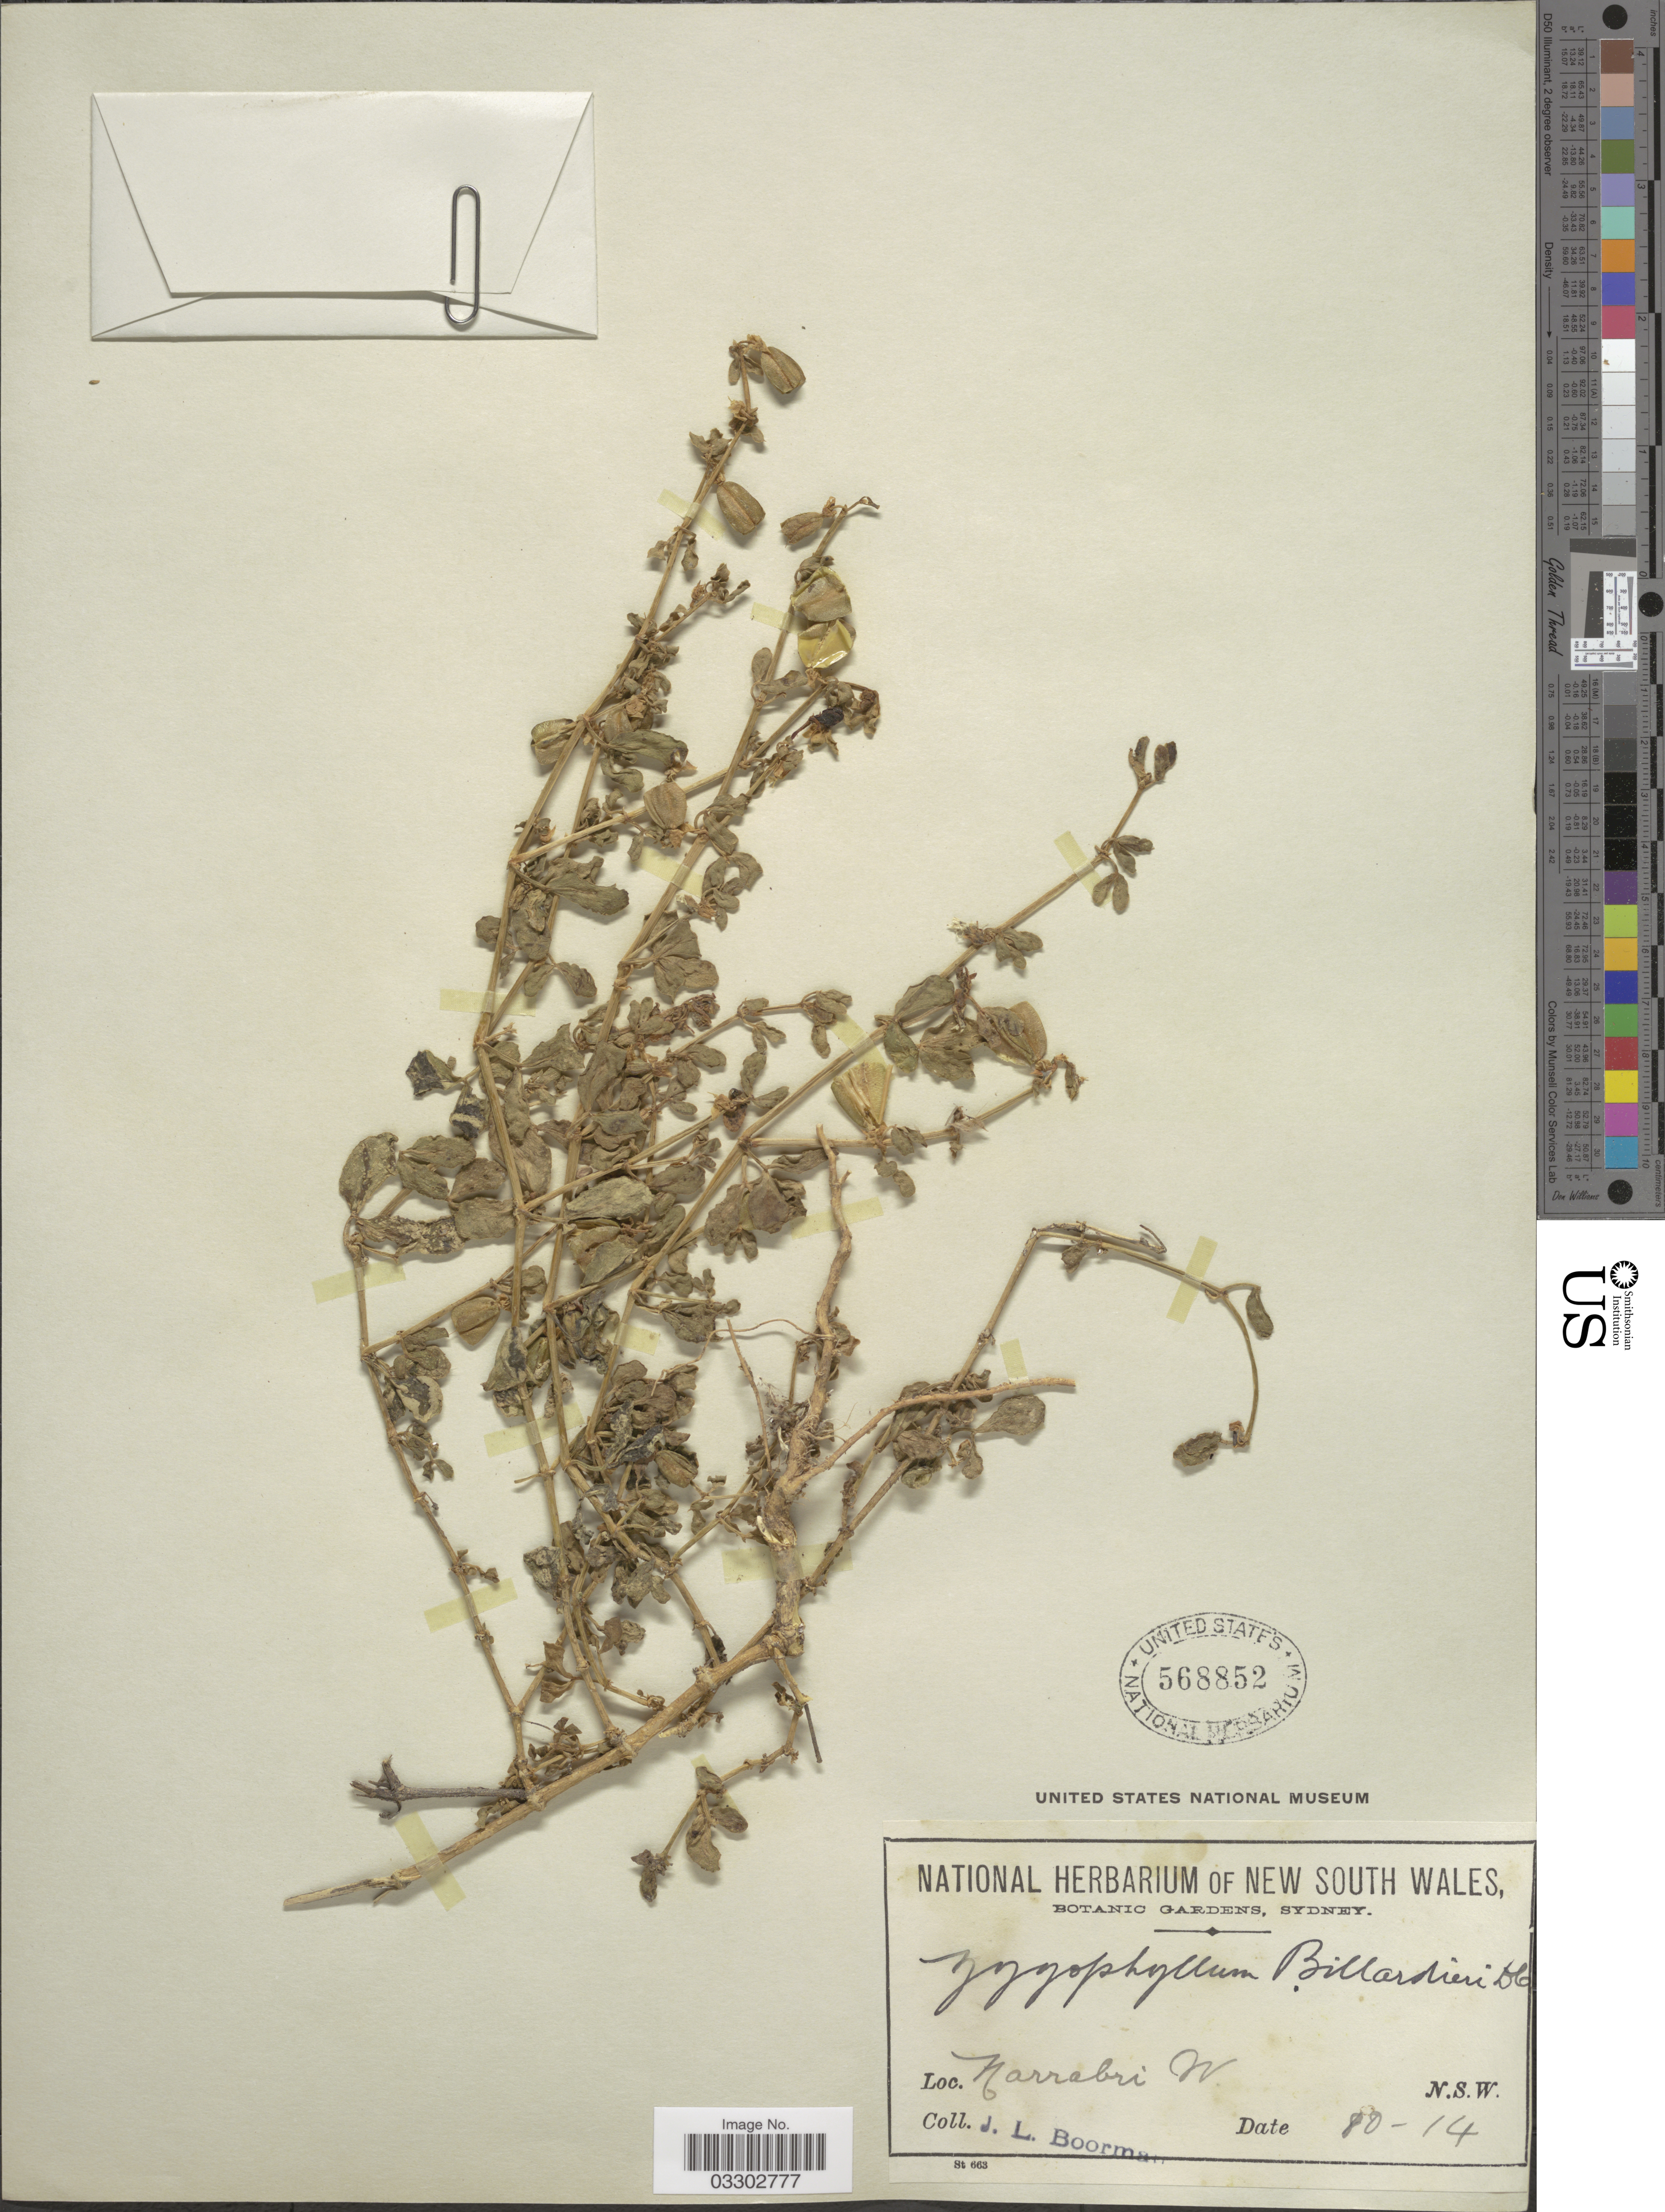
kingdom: Plantae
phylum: Tracheophyta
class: Magnoliopsida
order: Zygophyllales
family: Zygophyllaceae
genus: Roepera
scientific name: Roepera billardierei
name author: (DC.) G. Don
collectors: J. Boorman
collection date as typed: Transcribed d/m/y: /10/14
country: Australia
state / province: New South Wales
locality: Narrabri W.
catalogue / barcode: US 568852